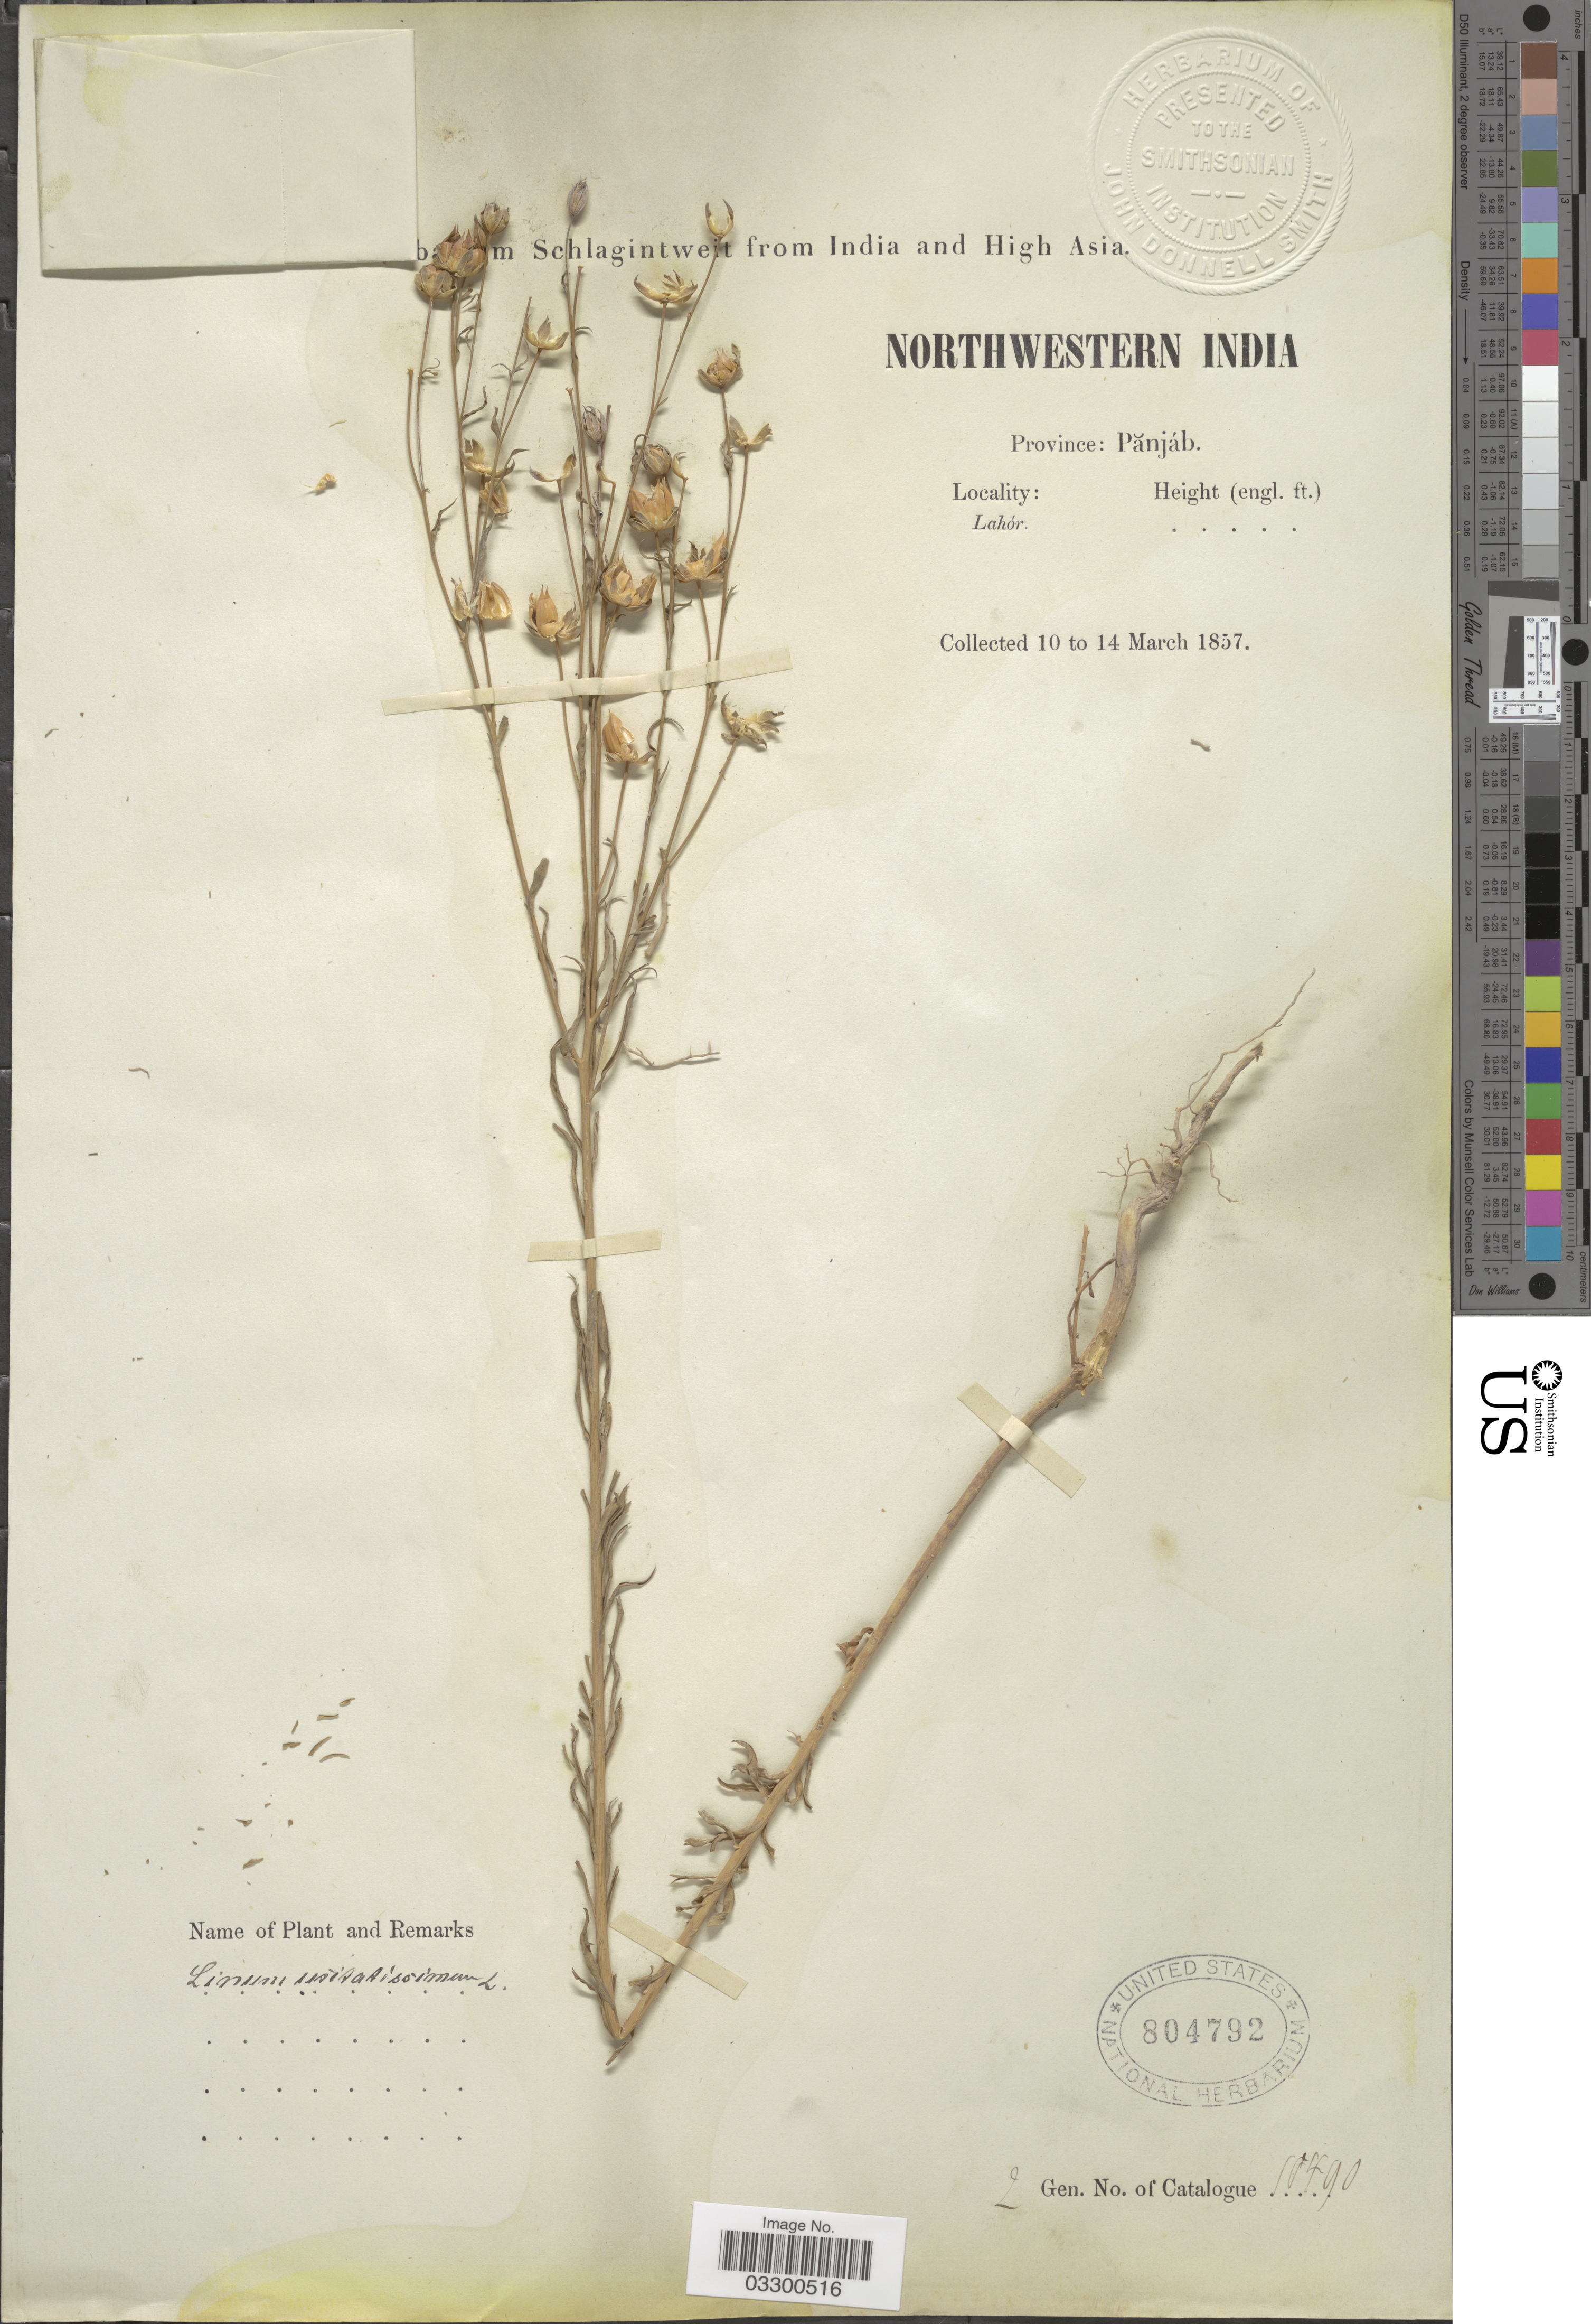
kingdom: Plantae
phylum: Tracheophyta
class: Magnoliopsida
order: Malpighiales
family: Linaceae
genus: Linum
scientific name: Linum usitatissimum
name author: L.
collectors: ex herb. Schlagintweit from India and High Asia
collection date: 1857-03-10/1857-03-14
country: India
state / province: Punjab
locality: Northwestern India. Lahór.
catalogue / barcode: US 804792